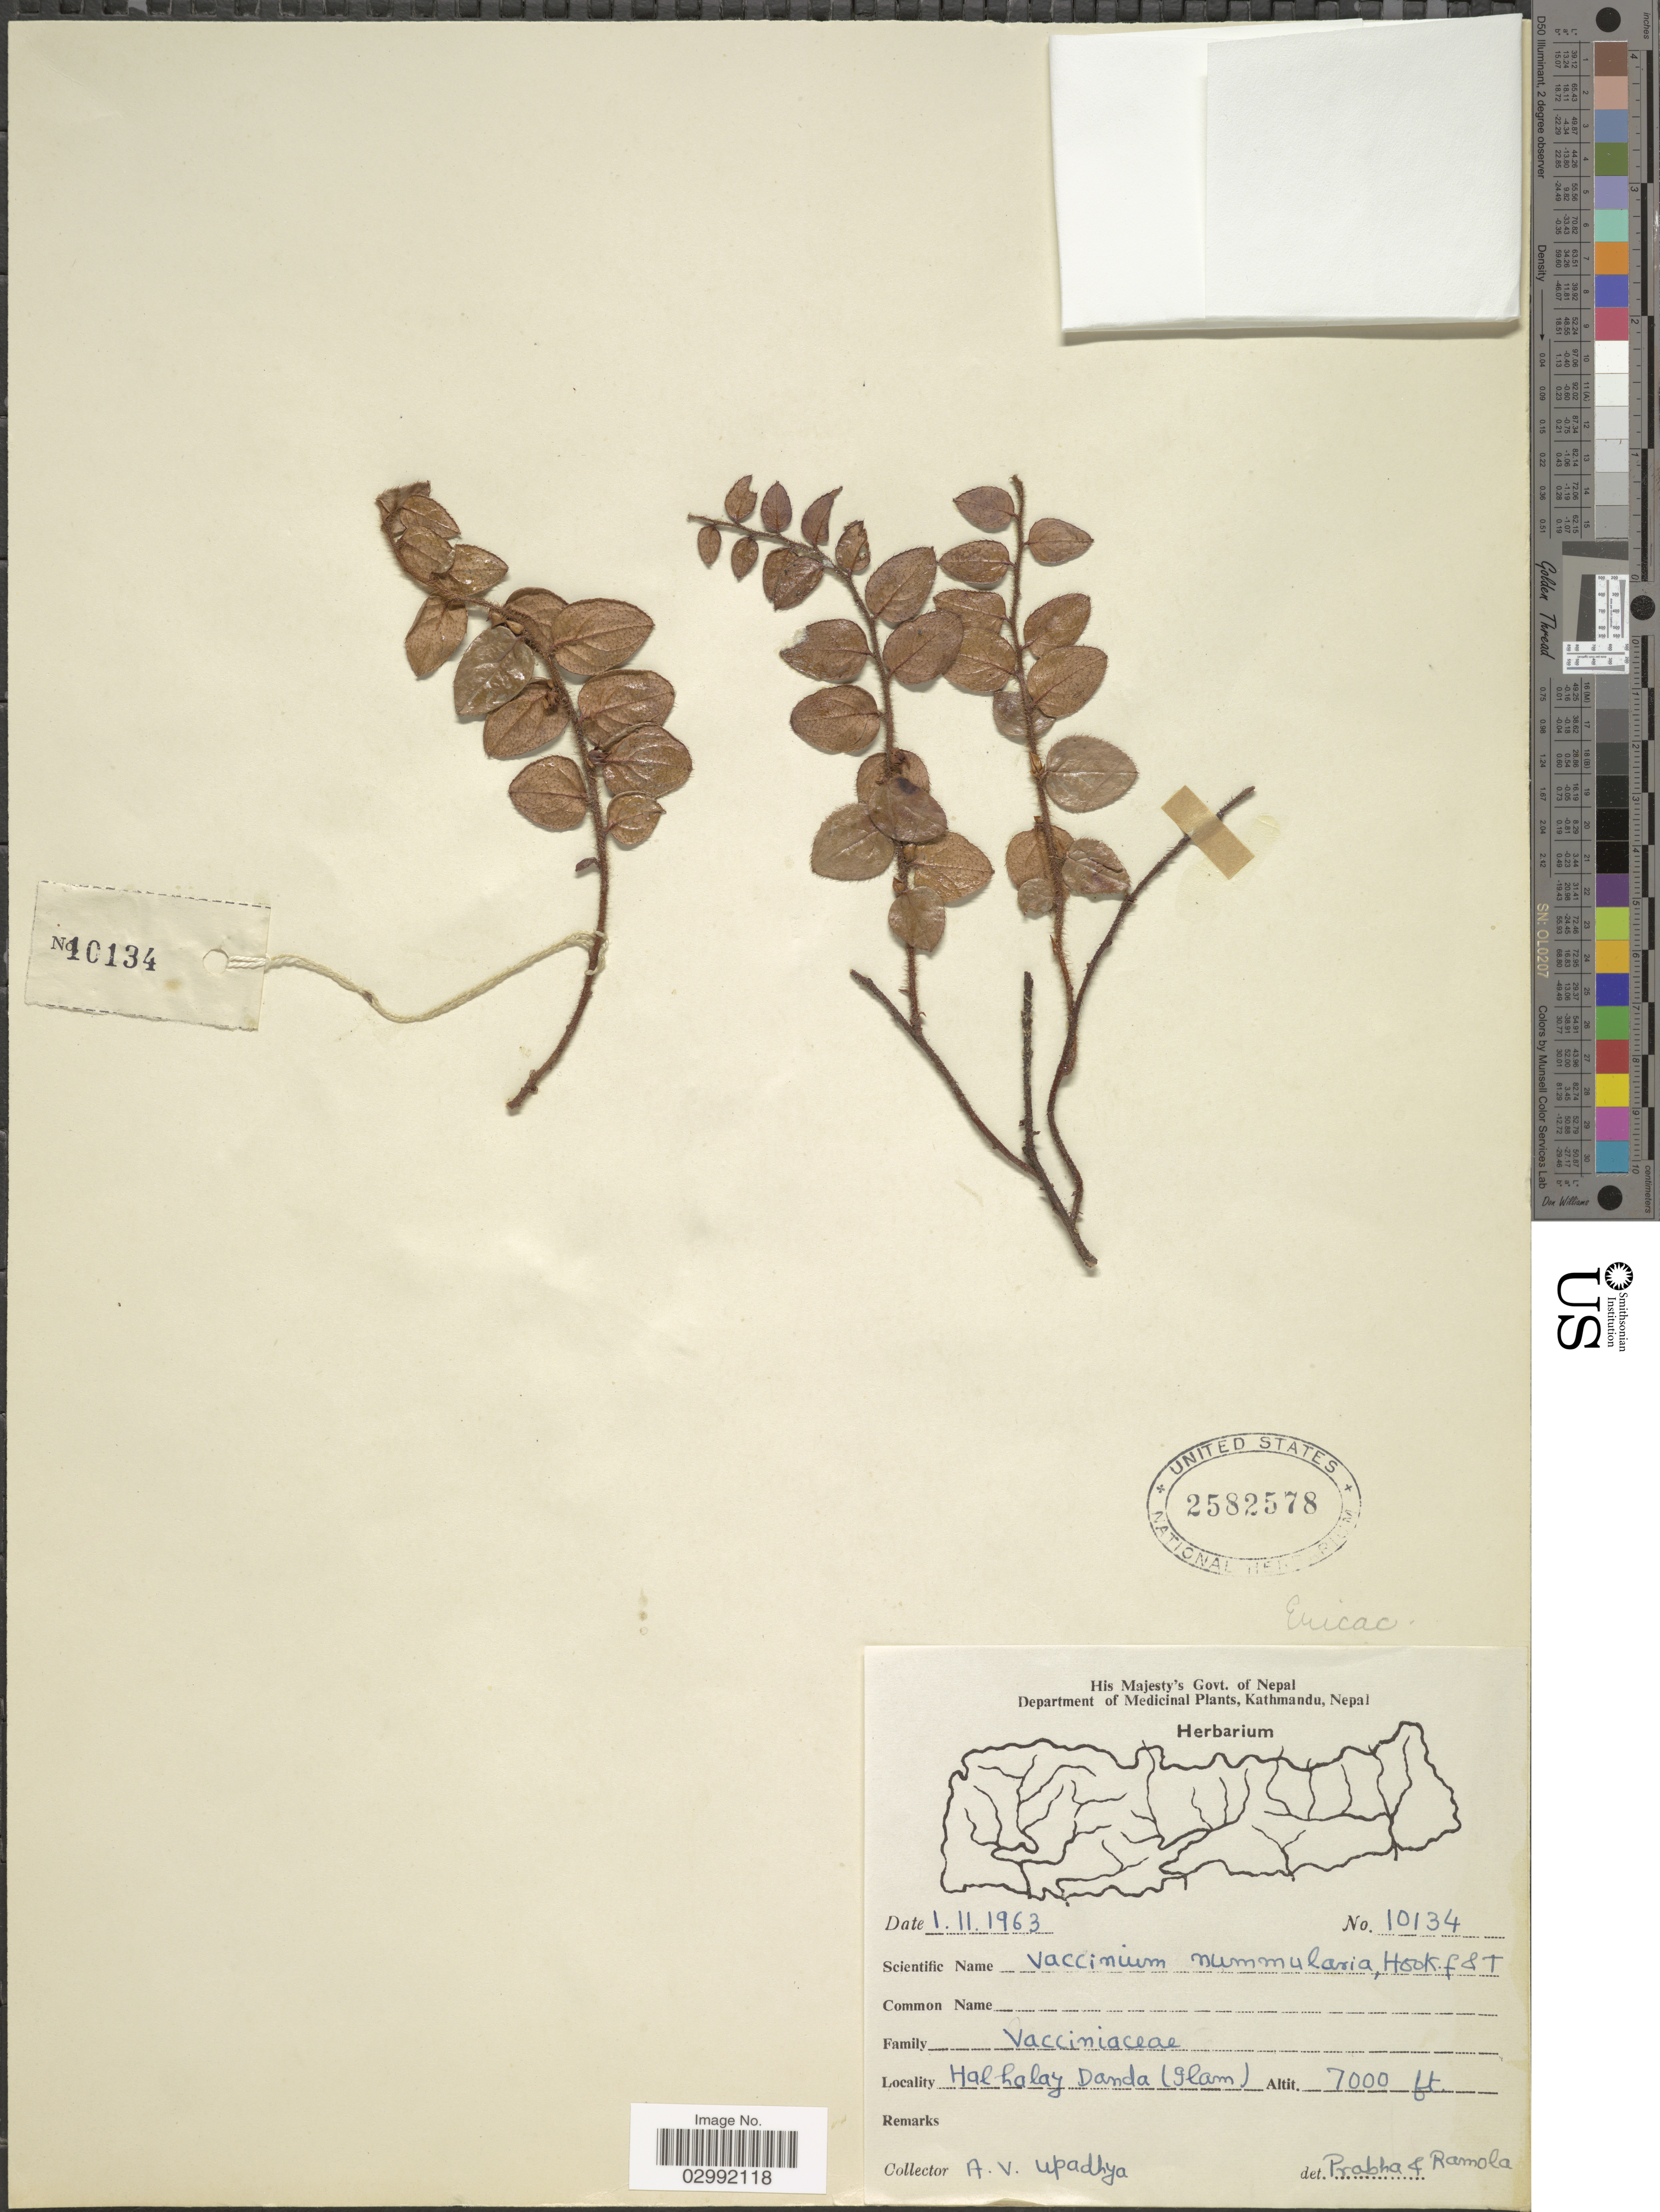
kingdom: Plantae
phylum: Tracheophyta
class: Magnoliopsida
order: Ericales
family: Ericaceae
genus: Vaccinium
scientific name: Vaccinium nummularia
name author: Hook. f. & Thomson ex C.B. Clarke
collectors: A. Upadhya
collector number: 10134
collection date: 1963-11-01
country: Nepal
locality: Halhalay Danda (glam).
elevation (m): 2134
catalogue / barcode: US 2582578